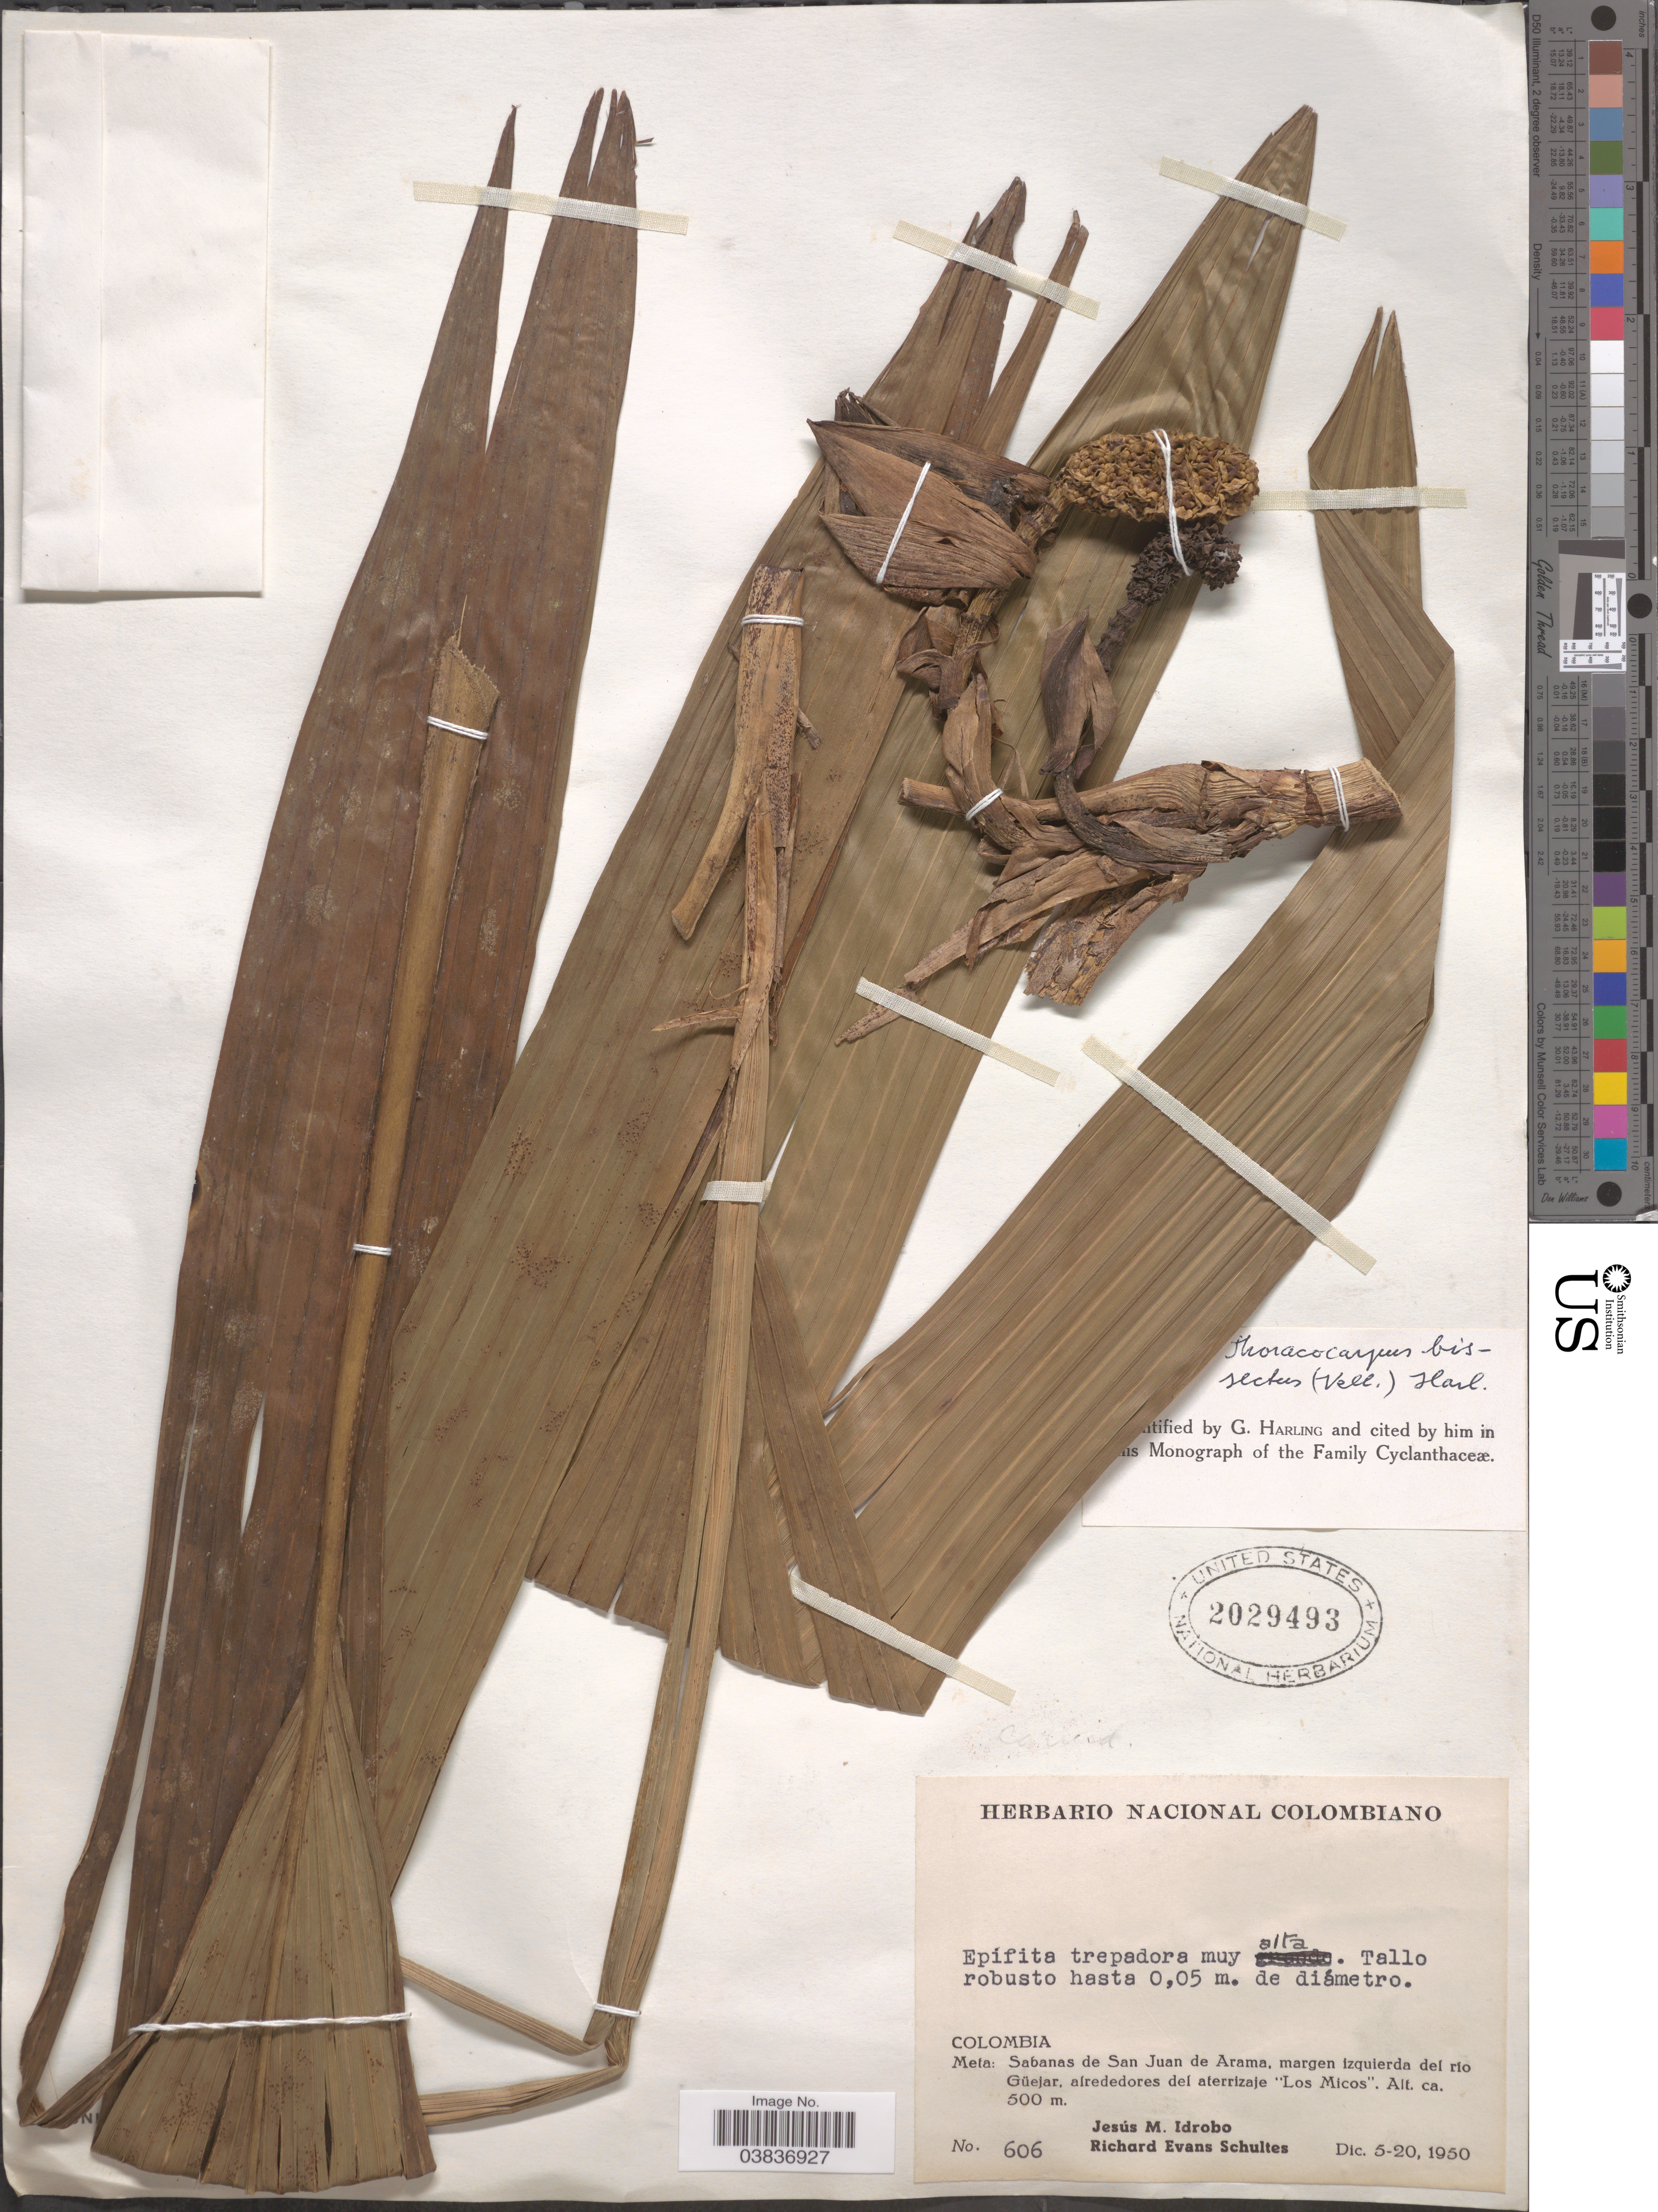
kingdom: Plantae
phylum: Tracheophyta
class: Liliopsida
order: Pandanales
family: Cyclanthaceae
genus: Thoracocarpus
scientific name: Thoracocarpus bissectus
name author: (Vell.) Harling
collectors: J. M. Idrobo & R. E. Schultes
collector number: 606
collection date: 1950-12-05/1950-12-20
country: Colombia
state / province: Meta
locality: Sabanas de San Juan de Arama. margen izquierda del río Güejar, alrededores del aterrizaje "Los Micos".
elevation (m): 500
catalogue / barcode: US 2029493